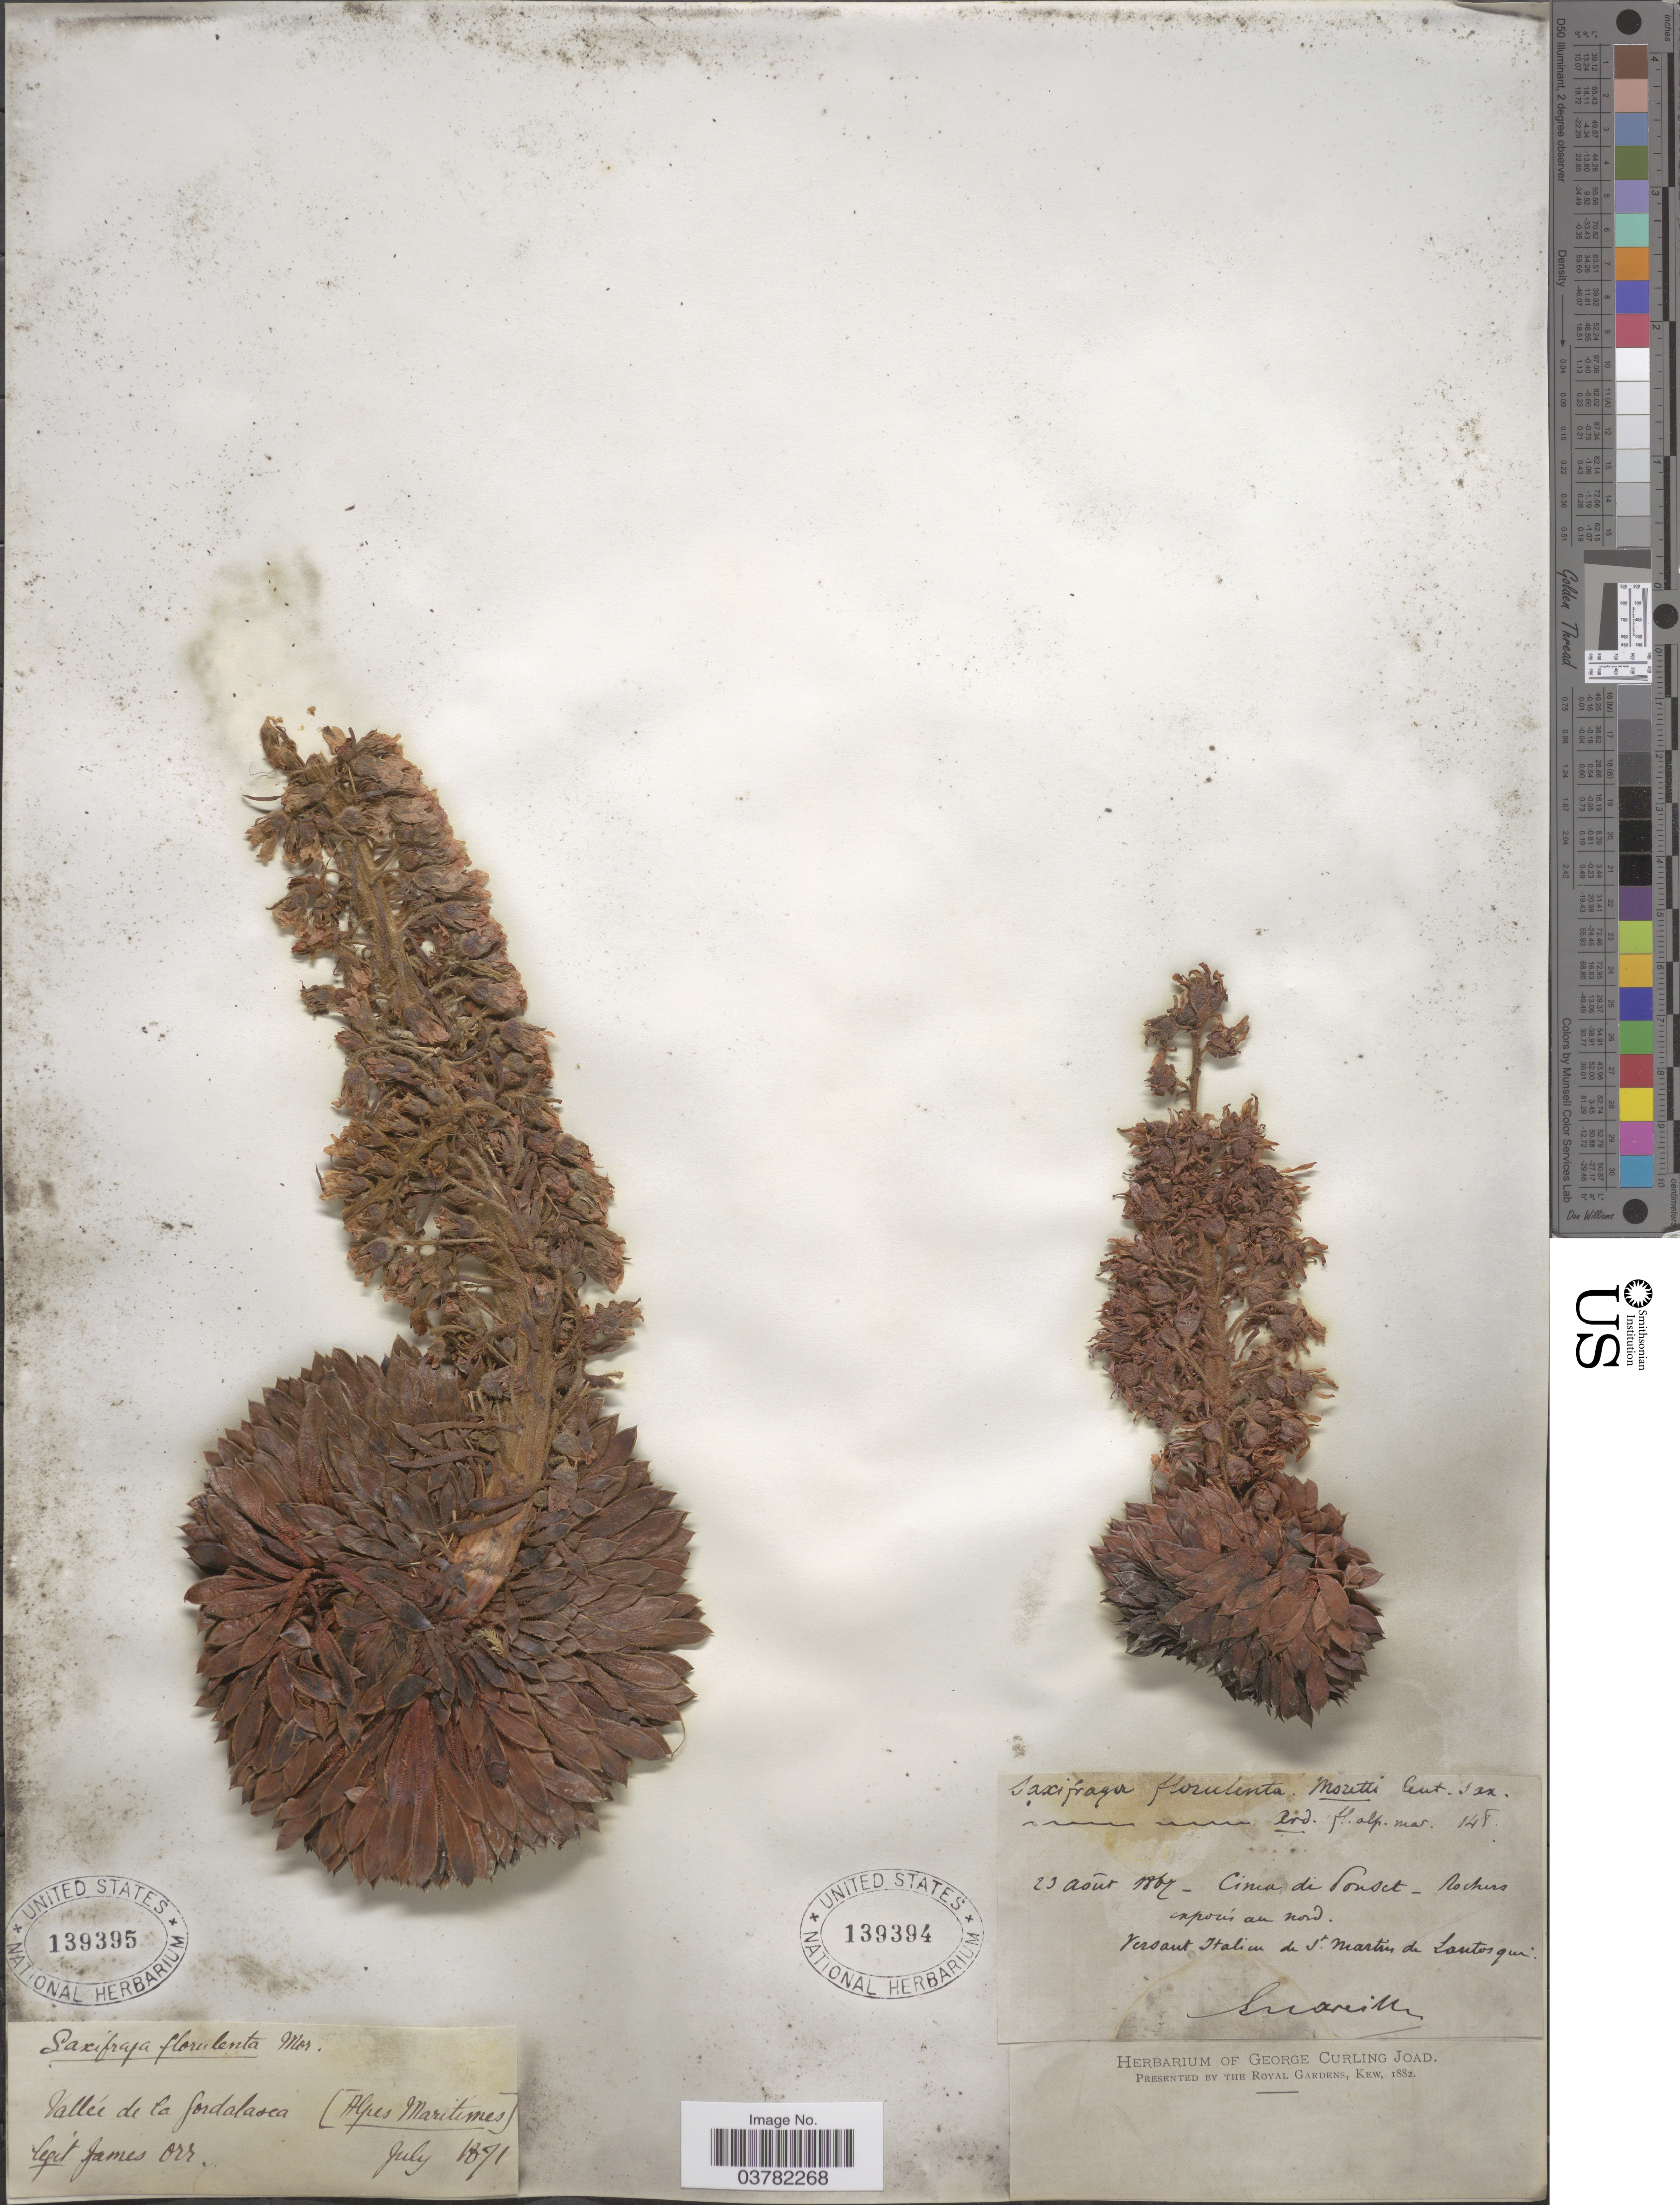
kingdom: Plantae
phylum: Tracheophyta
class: Magnoliopsida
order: Saxifragales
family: Saxifragaceae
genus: Saxifraga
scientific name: Saxifraga florulenta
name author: Moretti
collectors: J. Orr.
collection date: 1871-07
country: France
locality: Vallée de la Gordalasca [Alpes Maritimes].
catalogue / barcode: US 139395